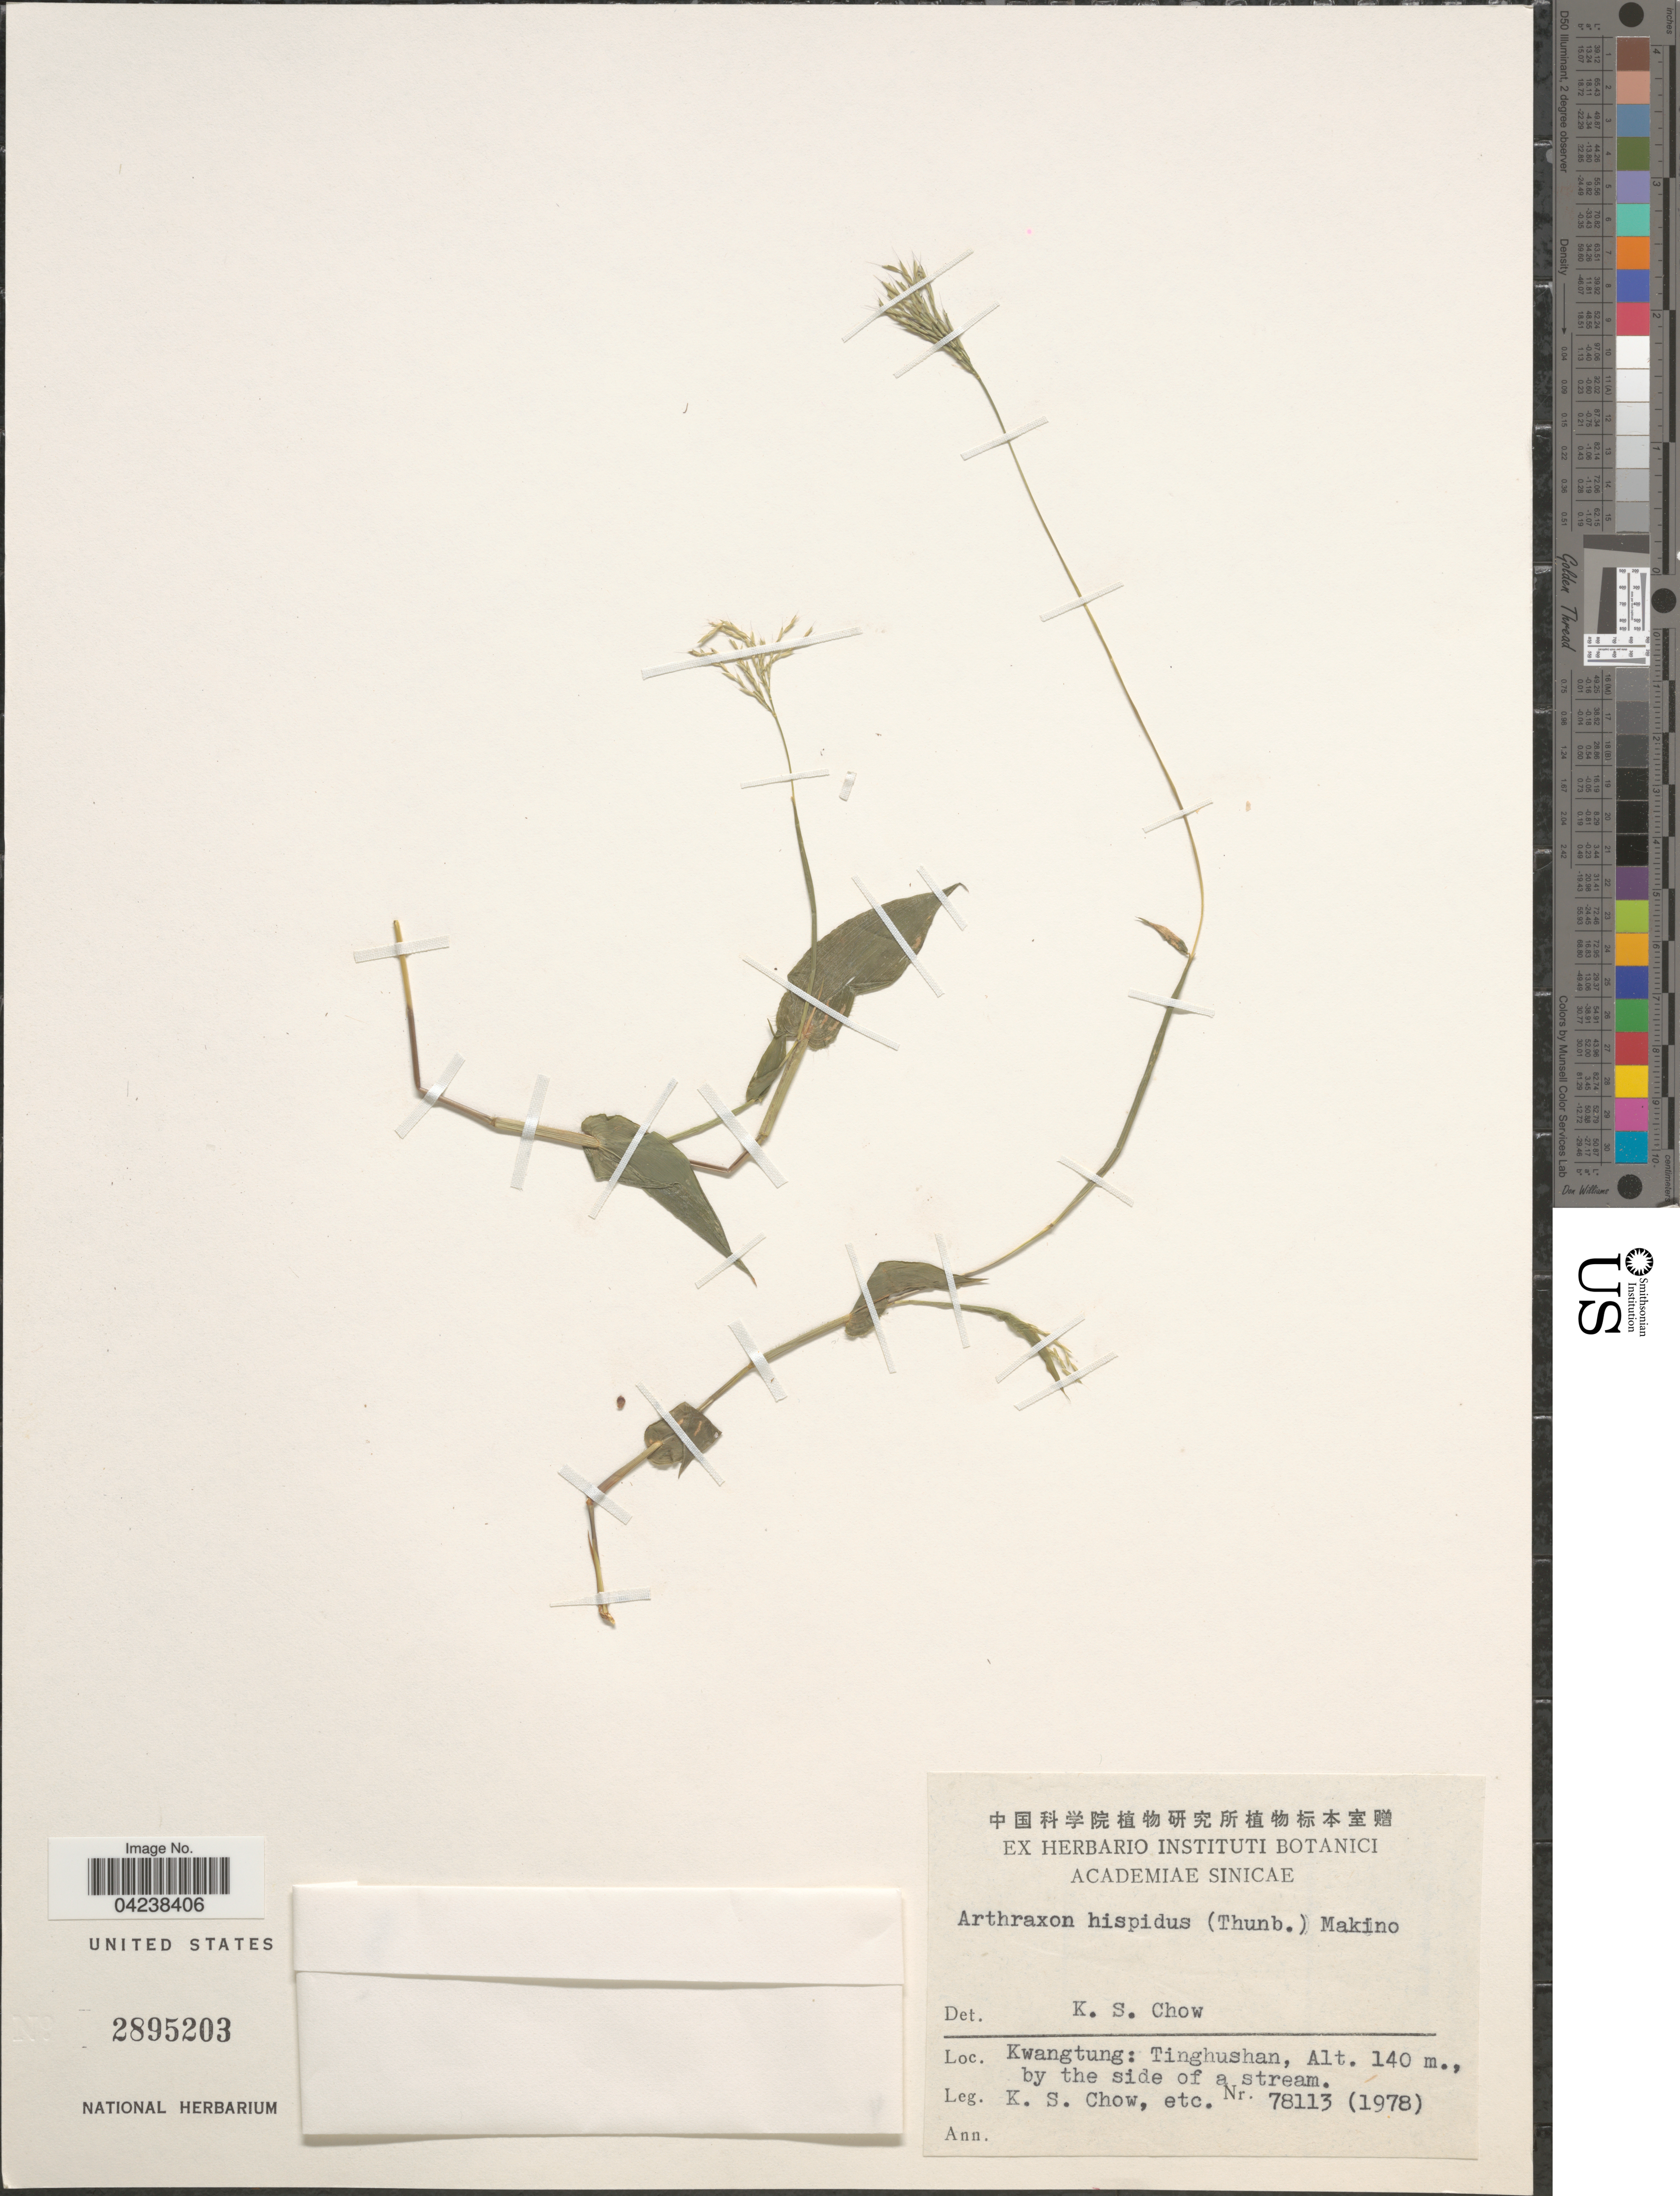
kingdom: Plantae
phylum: Tracheophyta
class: Liliopsida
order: Poales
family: Poaceae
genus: Arthraxon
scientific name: Arthraxon hispidus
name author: (Thunb.) Makino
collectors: K. S. Chow & et al.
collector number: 78113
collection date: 1978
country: China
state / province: Guangdong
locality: Kwangtung: Tinghushan, by the side of a stream.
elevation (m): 140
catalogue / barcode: US 2895203